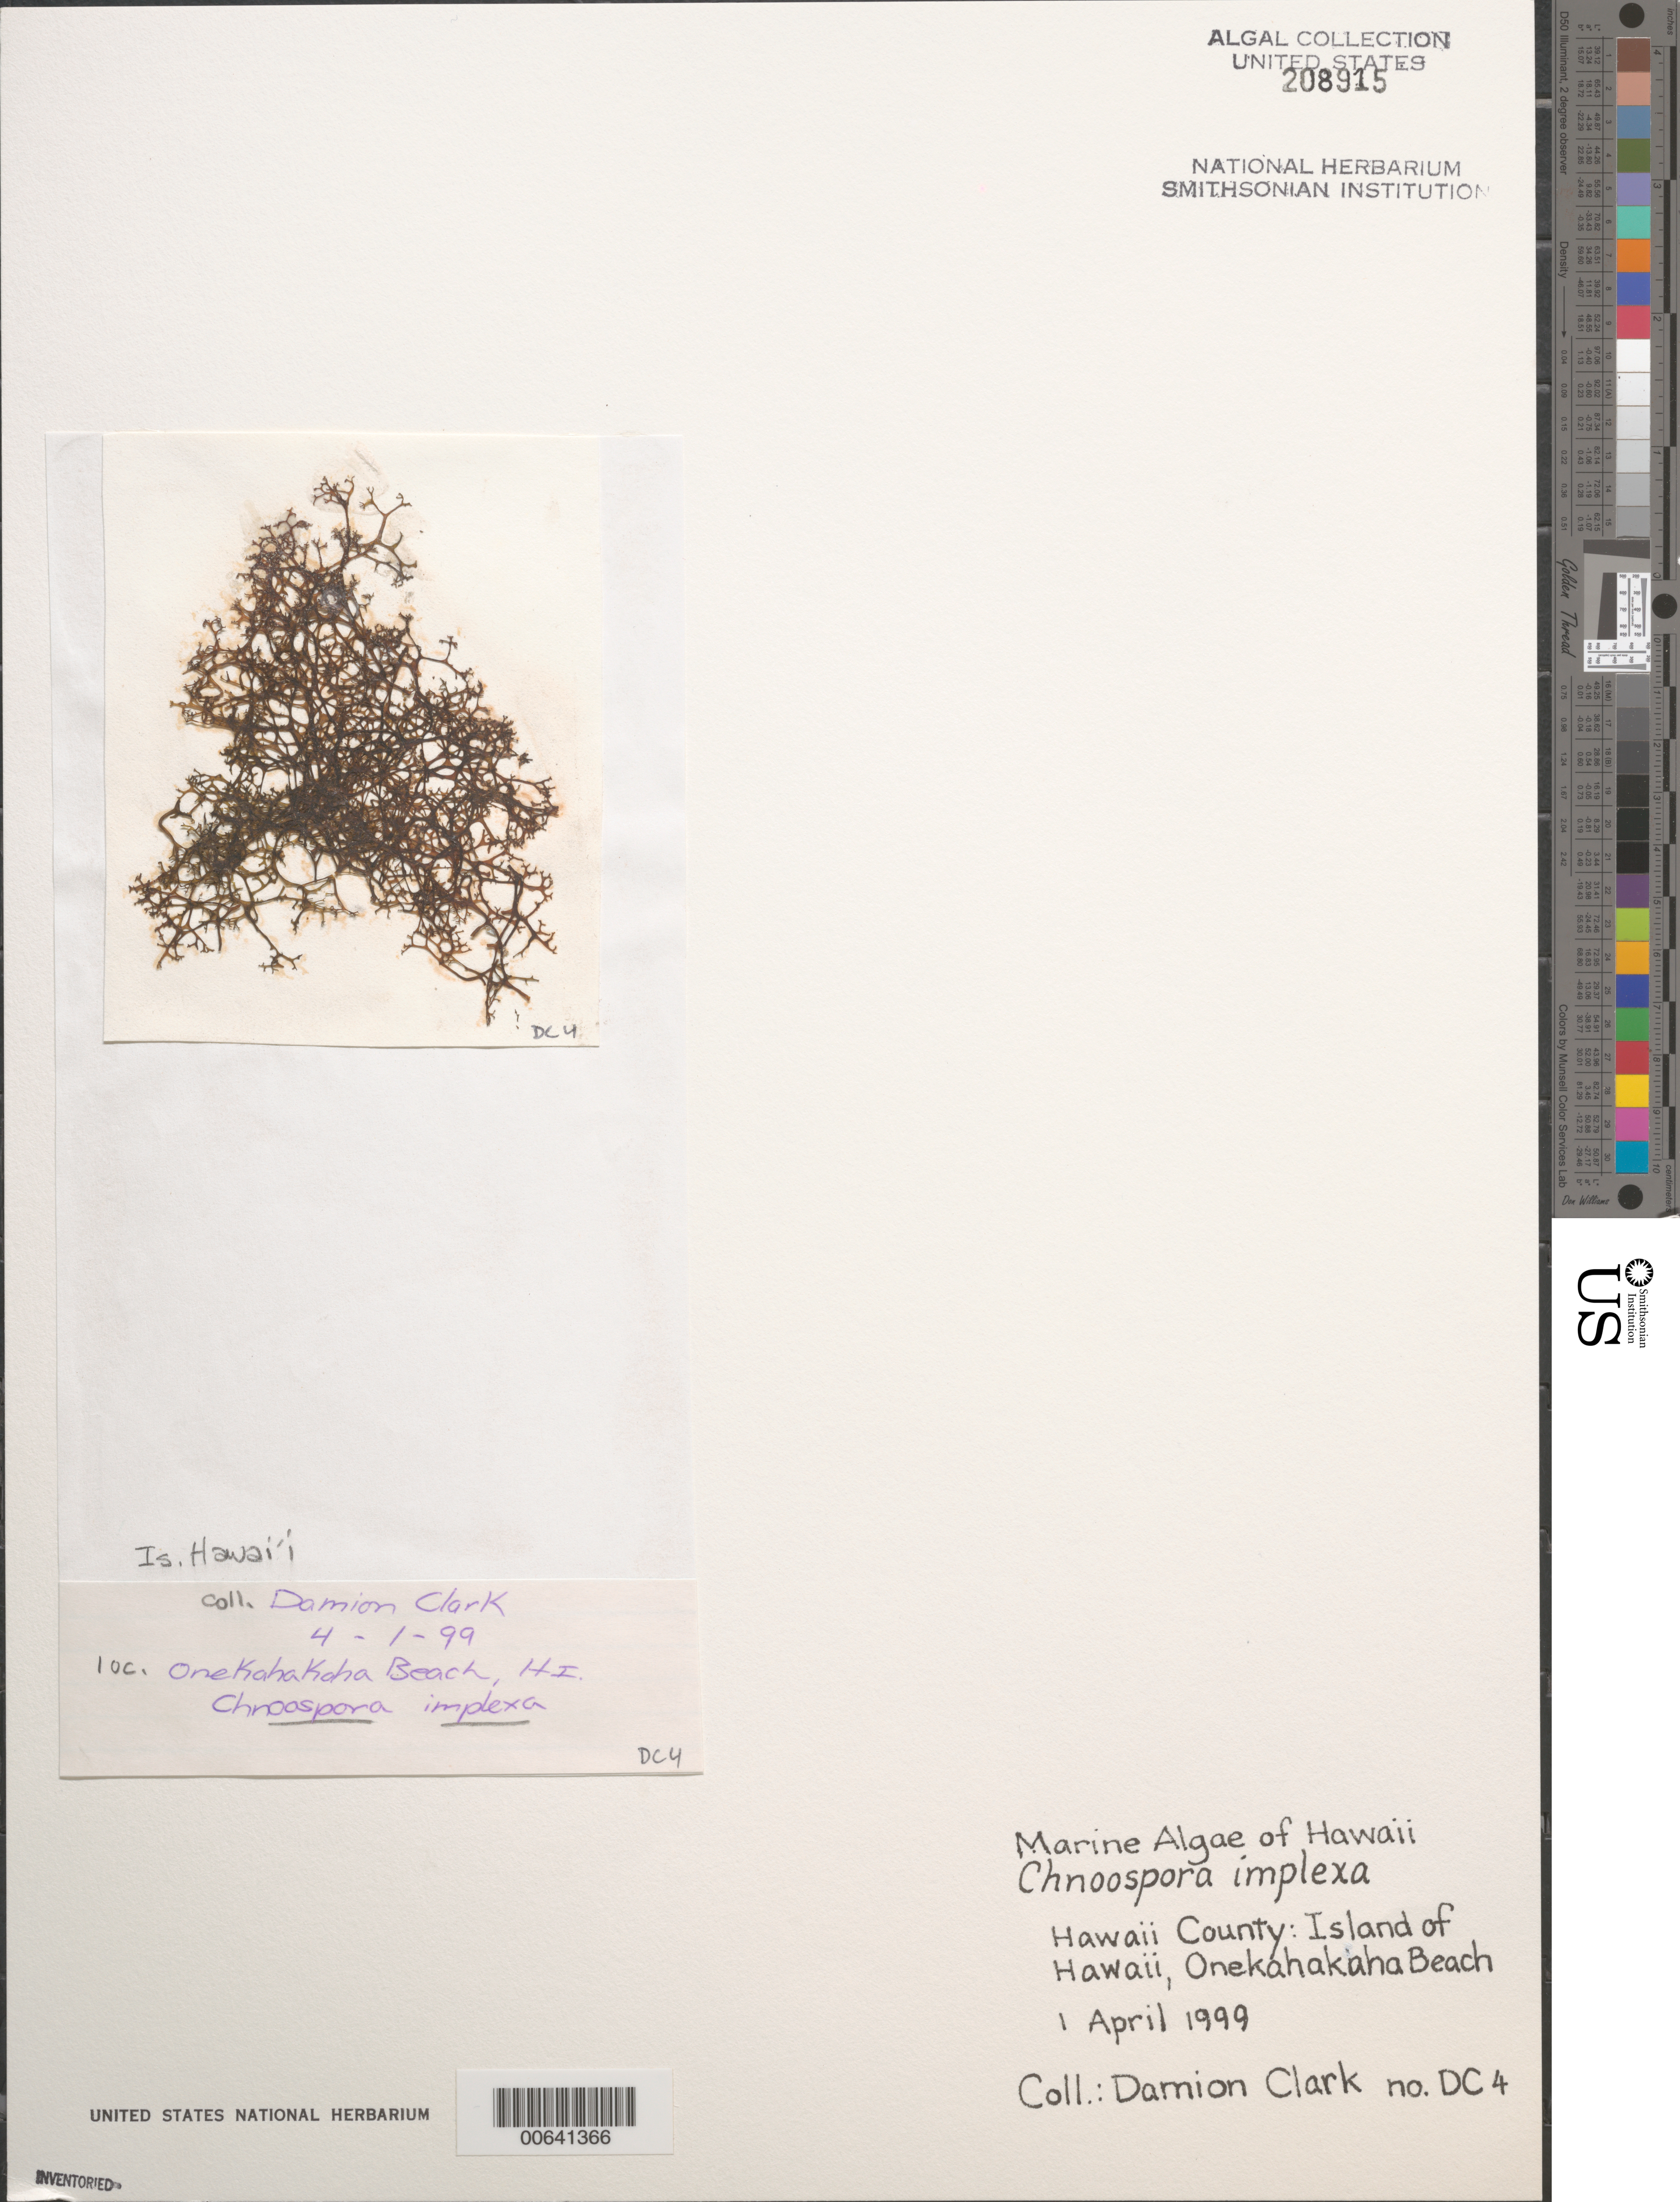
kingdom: Chromista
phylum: Ochrophyta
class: Phaeophyceae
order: Scytosiphonales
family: Scytosiphonaceae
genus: Pseudochnoospora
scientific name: Pseudochnoospora implexa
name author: (J. Agardh) Santiañez et al.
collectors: D. Clark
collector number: DC 4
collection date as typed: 01 Apr 1999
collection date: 1999-04-01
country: United States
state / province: Hawaii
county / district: Hawaii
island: Hawaii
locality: Onekahakaha Beach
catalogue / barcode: US 208915